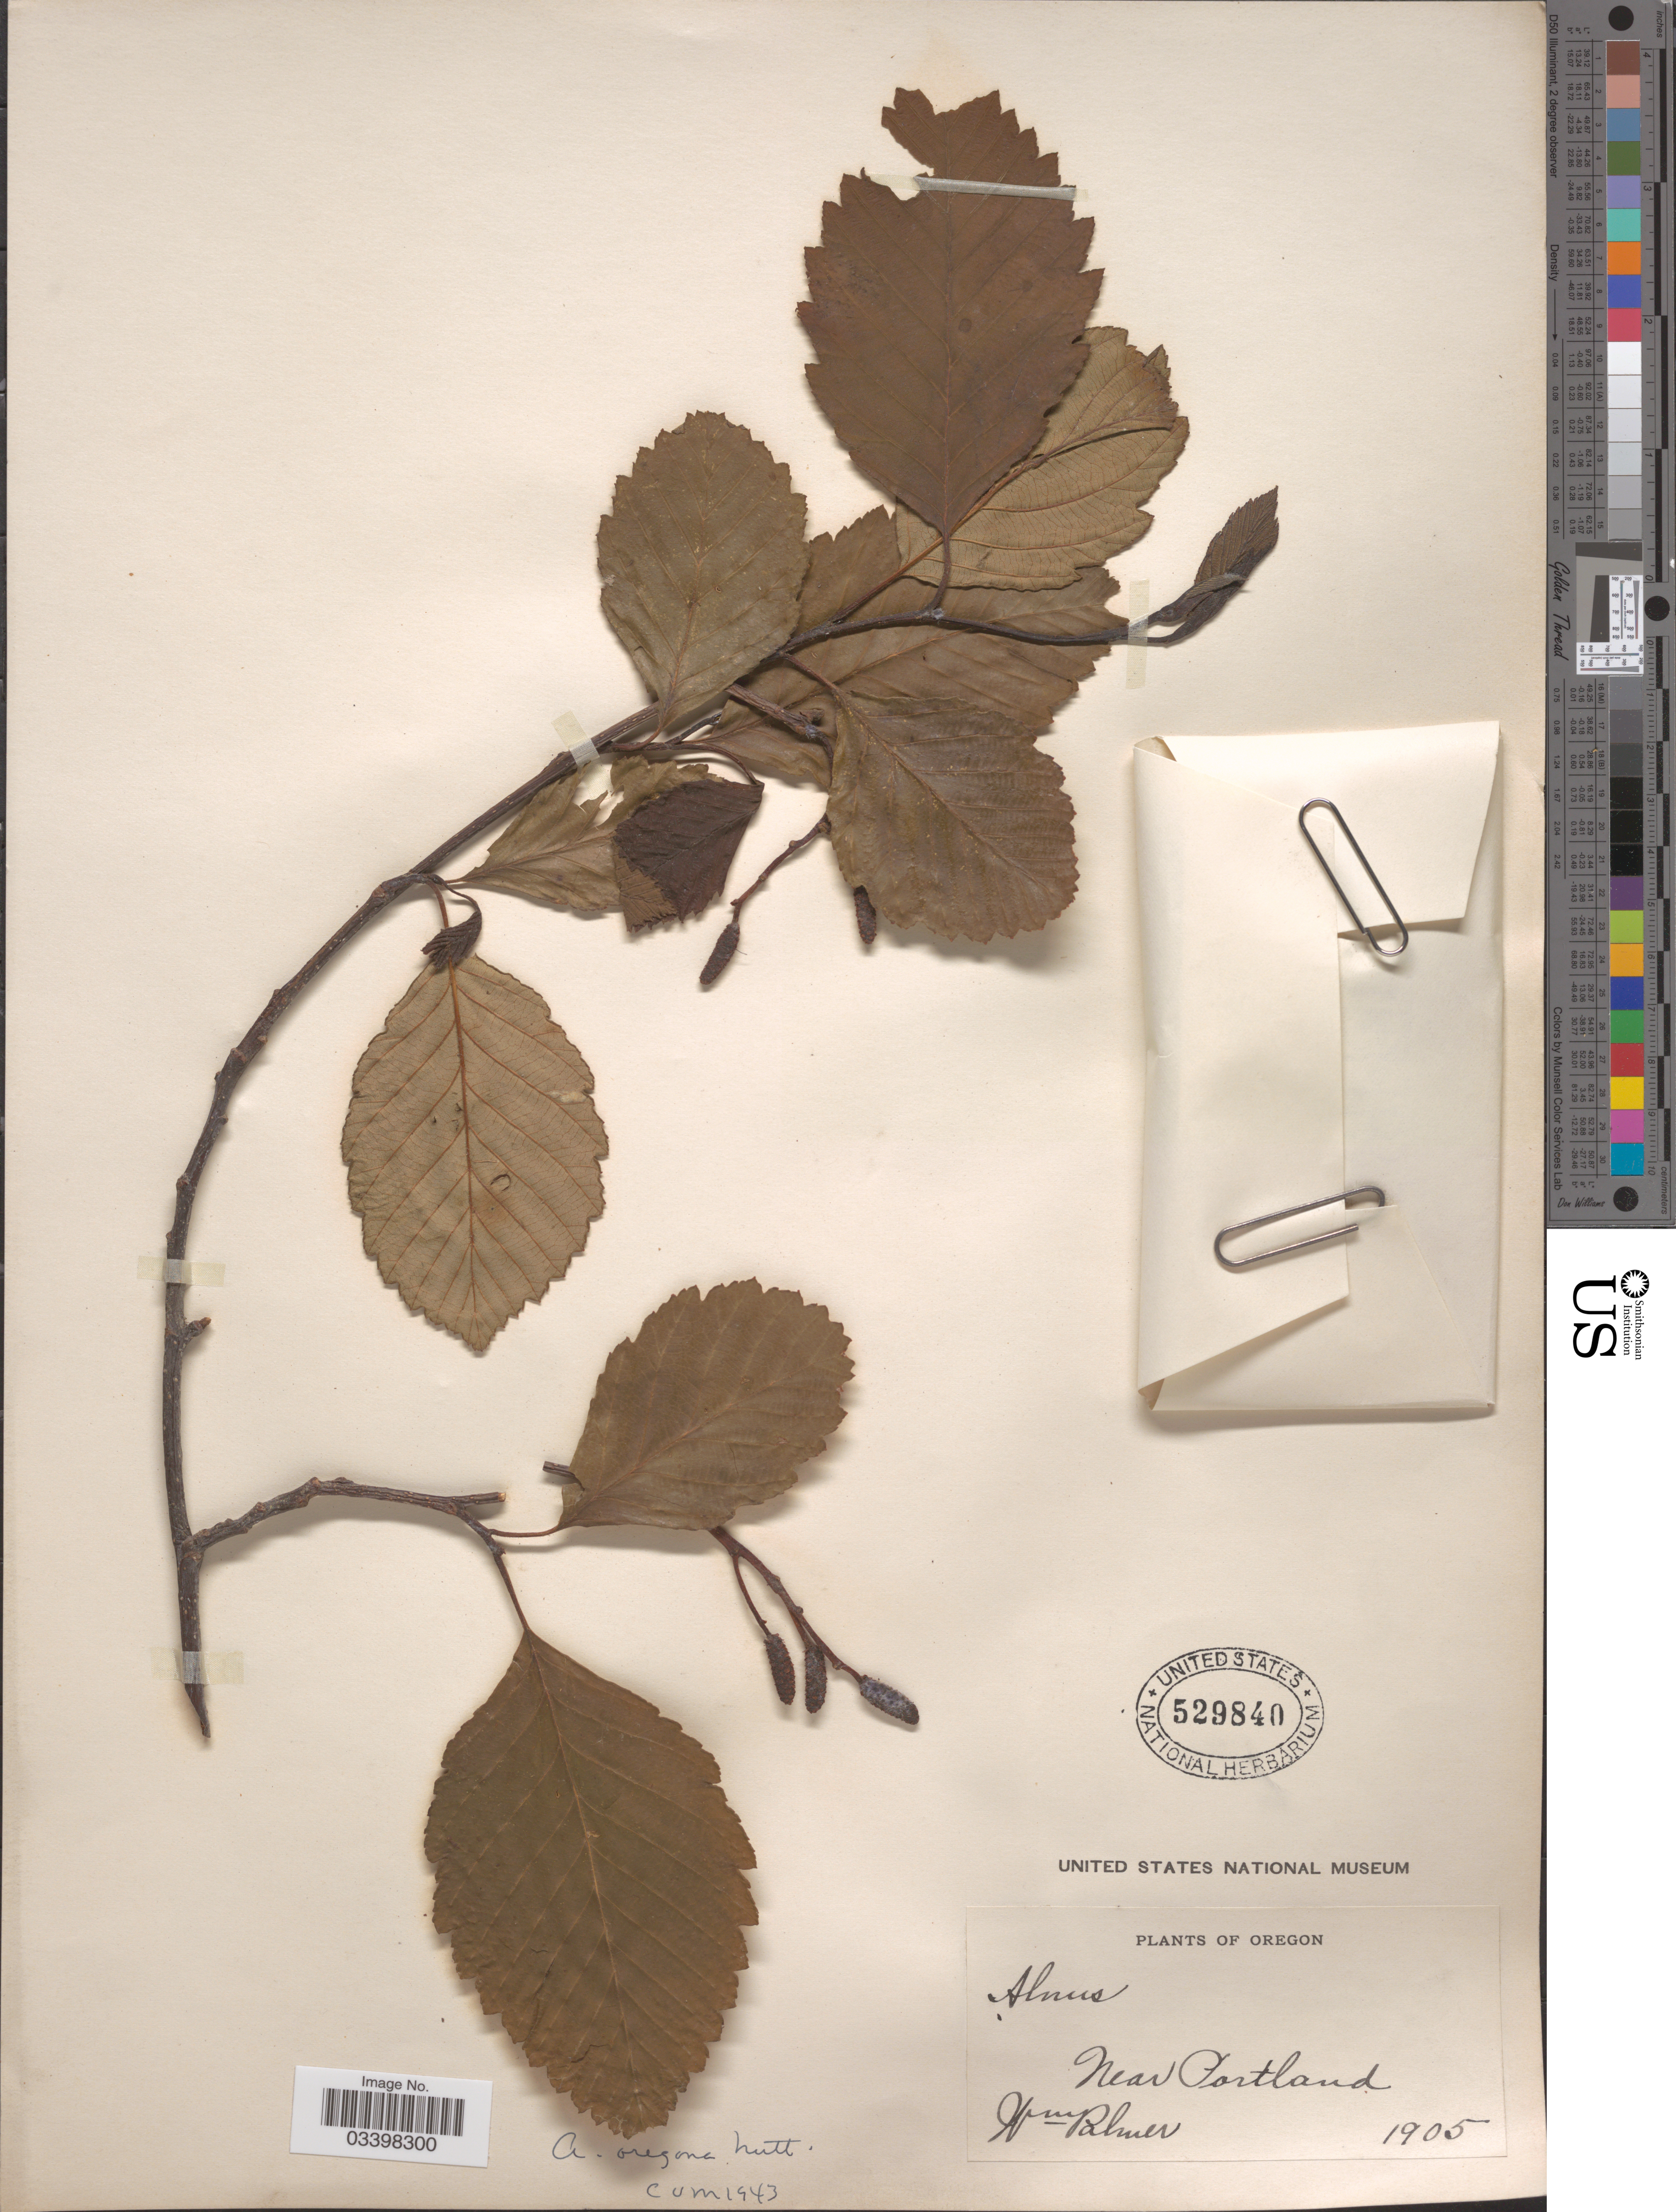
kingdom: Plantae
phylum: Tracheophyta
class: Magnoliopsida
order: Fagales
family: Betulaceae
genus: Alnus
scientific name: Alnus rubra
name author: Bong.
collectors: W. Palmer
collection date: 1905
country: United States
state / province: Oregon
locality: Near Portland.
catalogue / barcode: US 529840